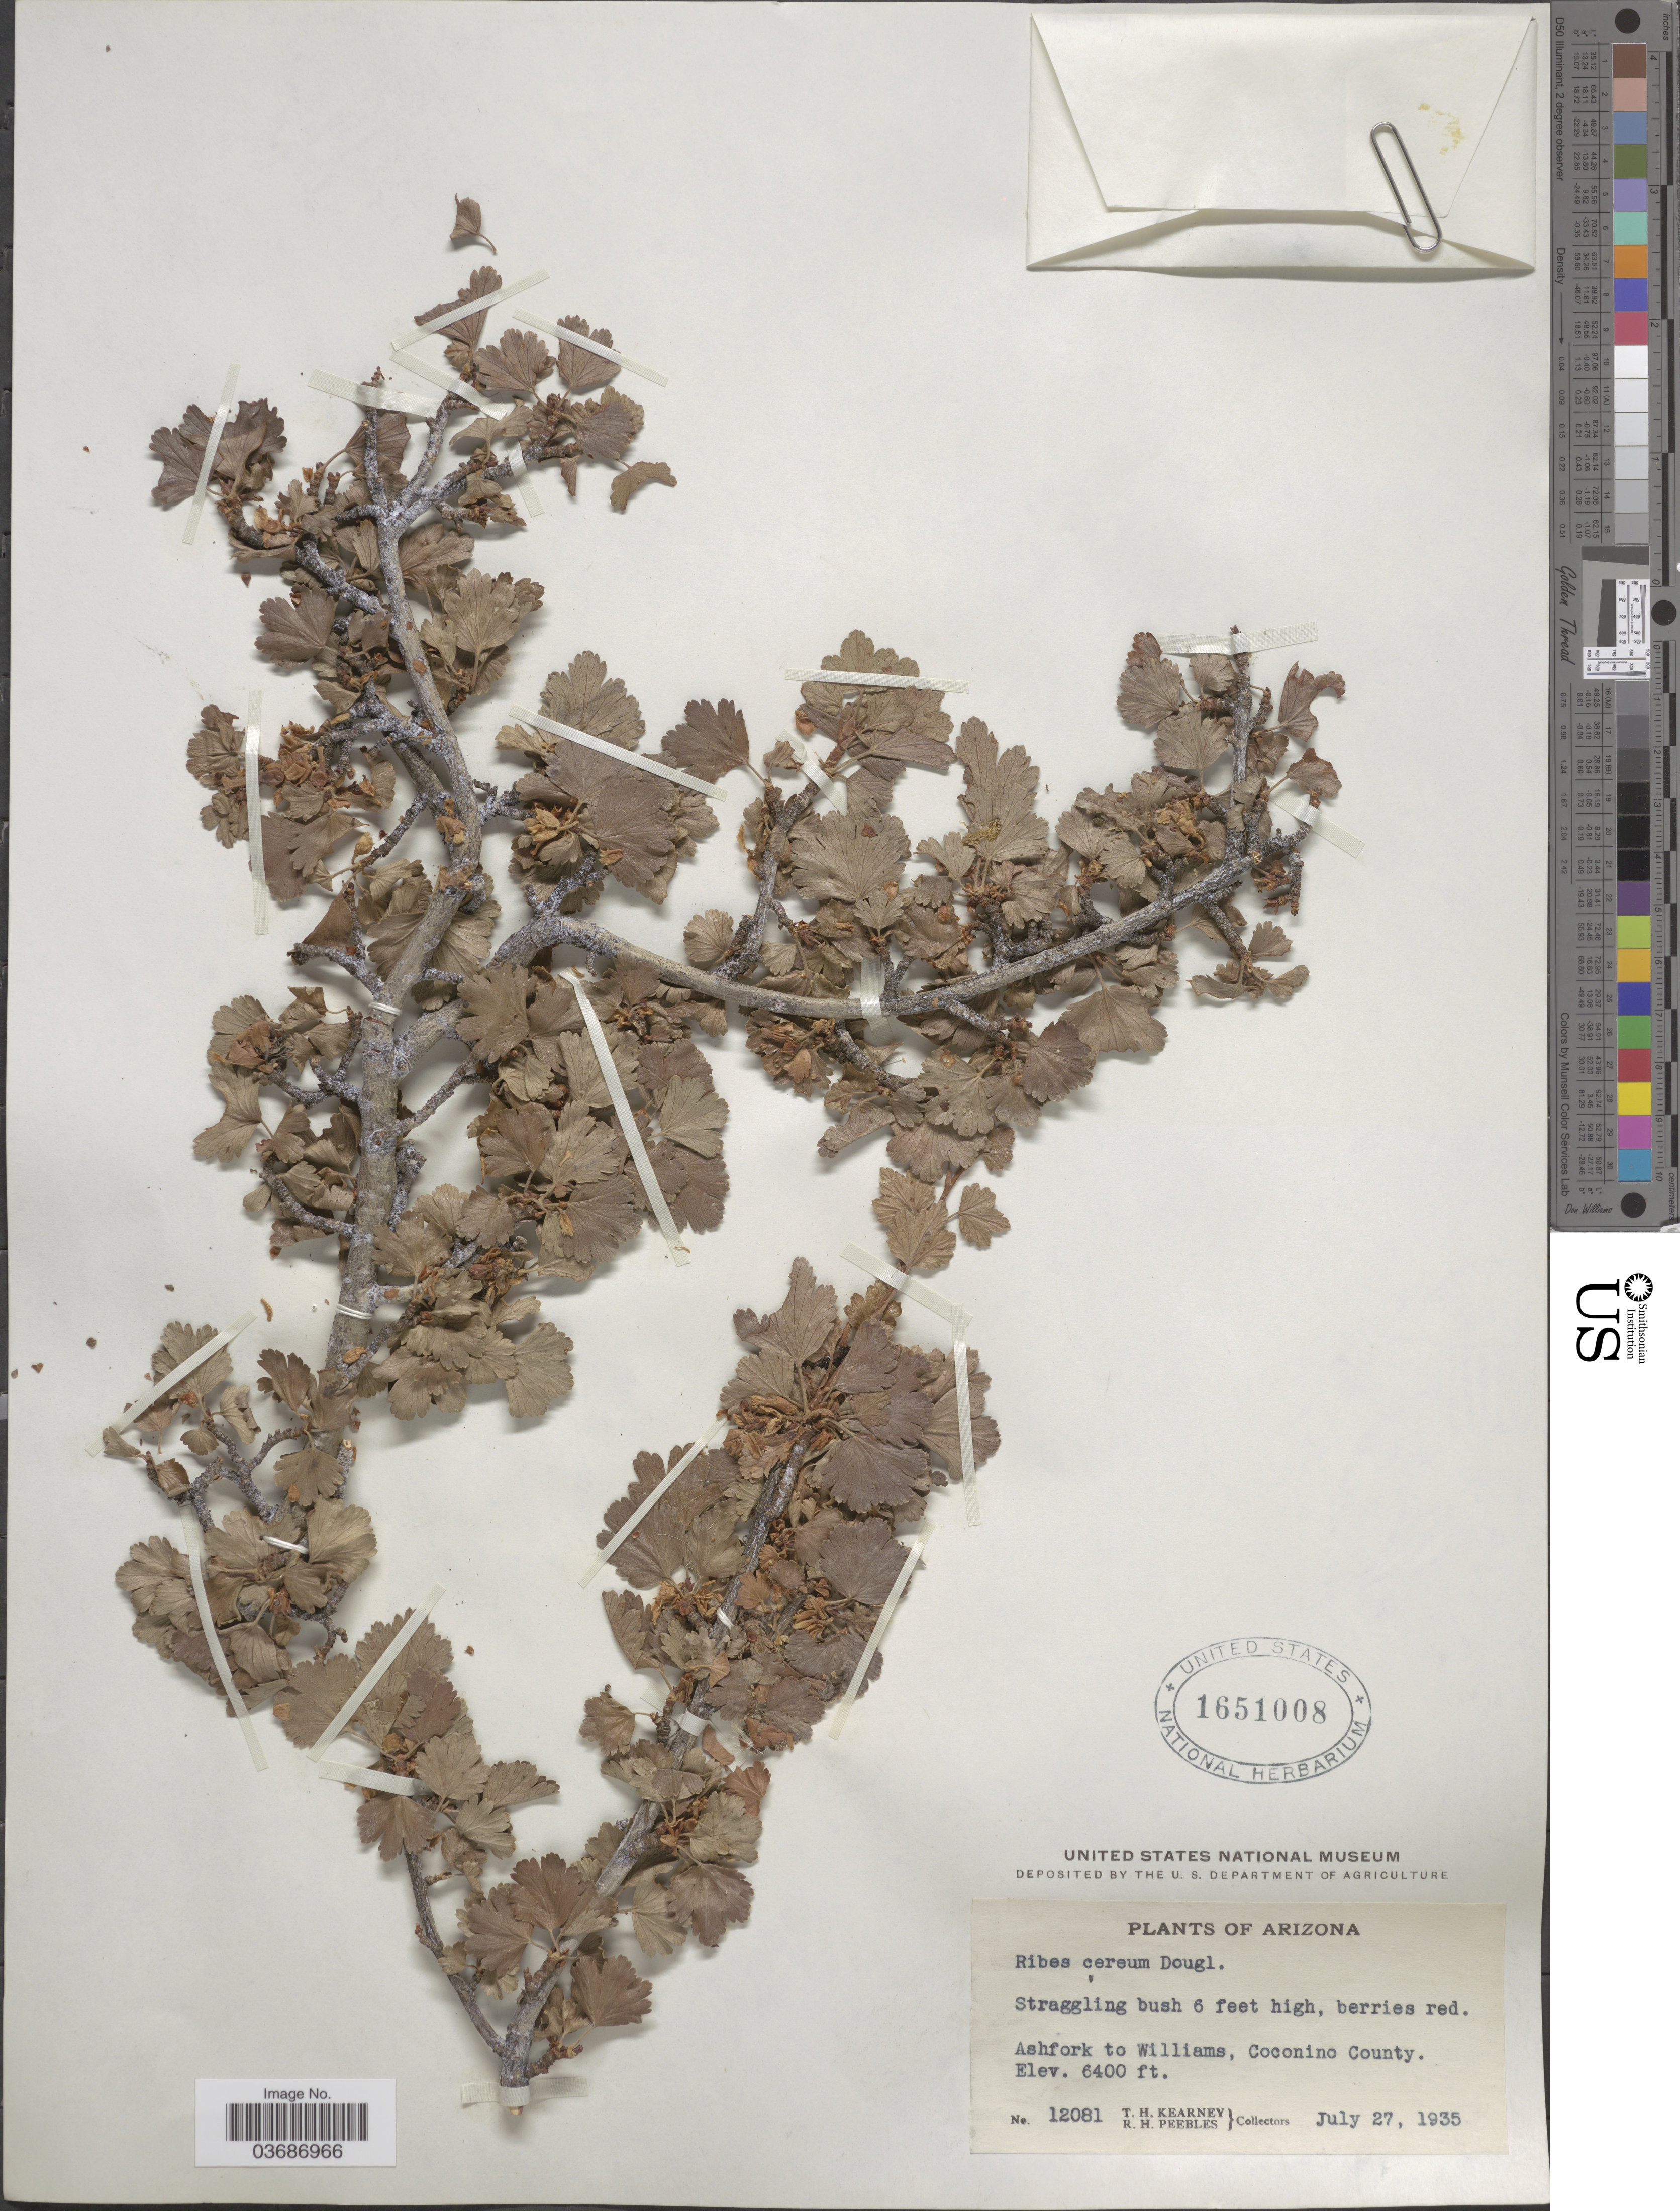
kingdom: Plantae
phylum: Tracheophyta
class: Magnoliopsida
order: Saxifragales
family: Grossulariaceae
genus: Ribes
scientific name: Ribes cereum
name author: Douglas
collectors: T. H. Kearney & R. H. Peebles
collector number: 12081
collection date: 1935-07-27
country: United States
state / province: Arizona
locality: Ashfork to Williams, Coconino County.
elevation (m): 1951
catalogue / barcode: US 1651008